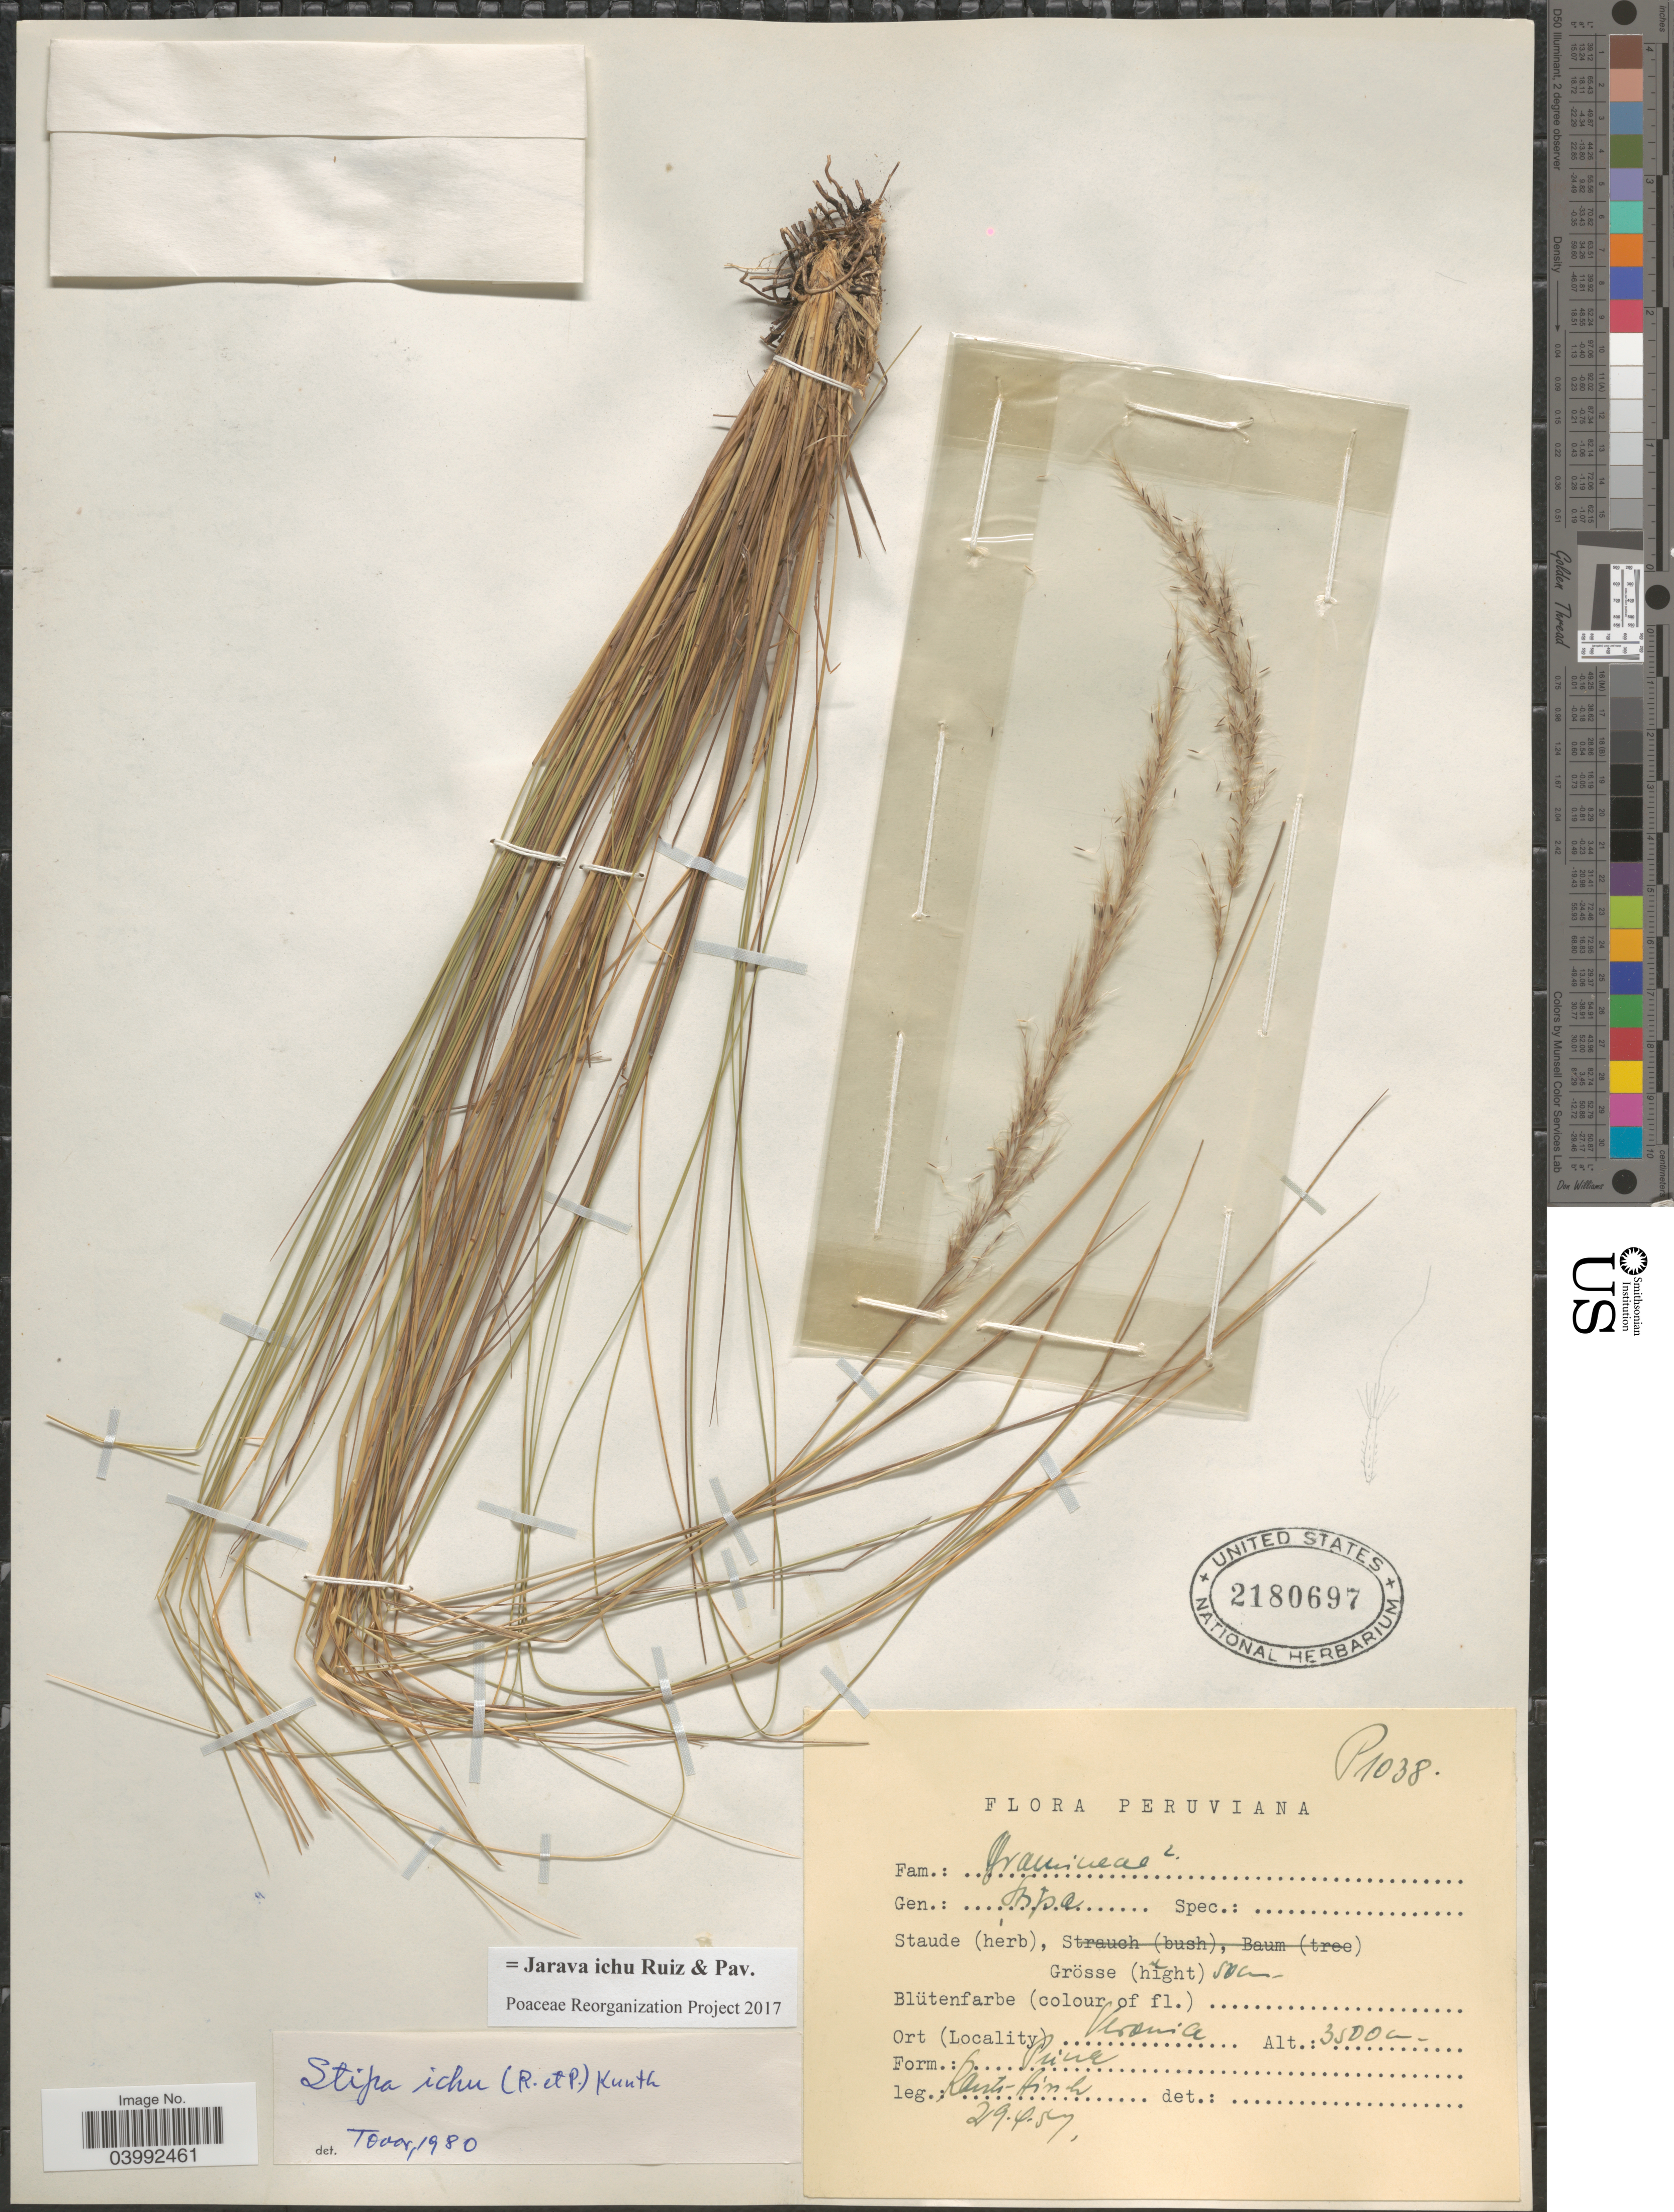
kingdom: Plantae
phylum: Tracheophyta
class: Liliopsida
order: Poales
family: Poaceae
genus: Jarava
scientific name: Jarava ichu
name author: Ruiz & Pav.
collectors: W. Rauh & G. Hirsch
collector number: P1038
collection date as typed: Transcribed d/m/y: 29/4/57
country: Peru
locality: Veronica.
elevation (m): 3500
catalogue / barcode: US 2180697